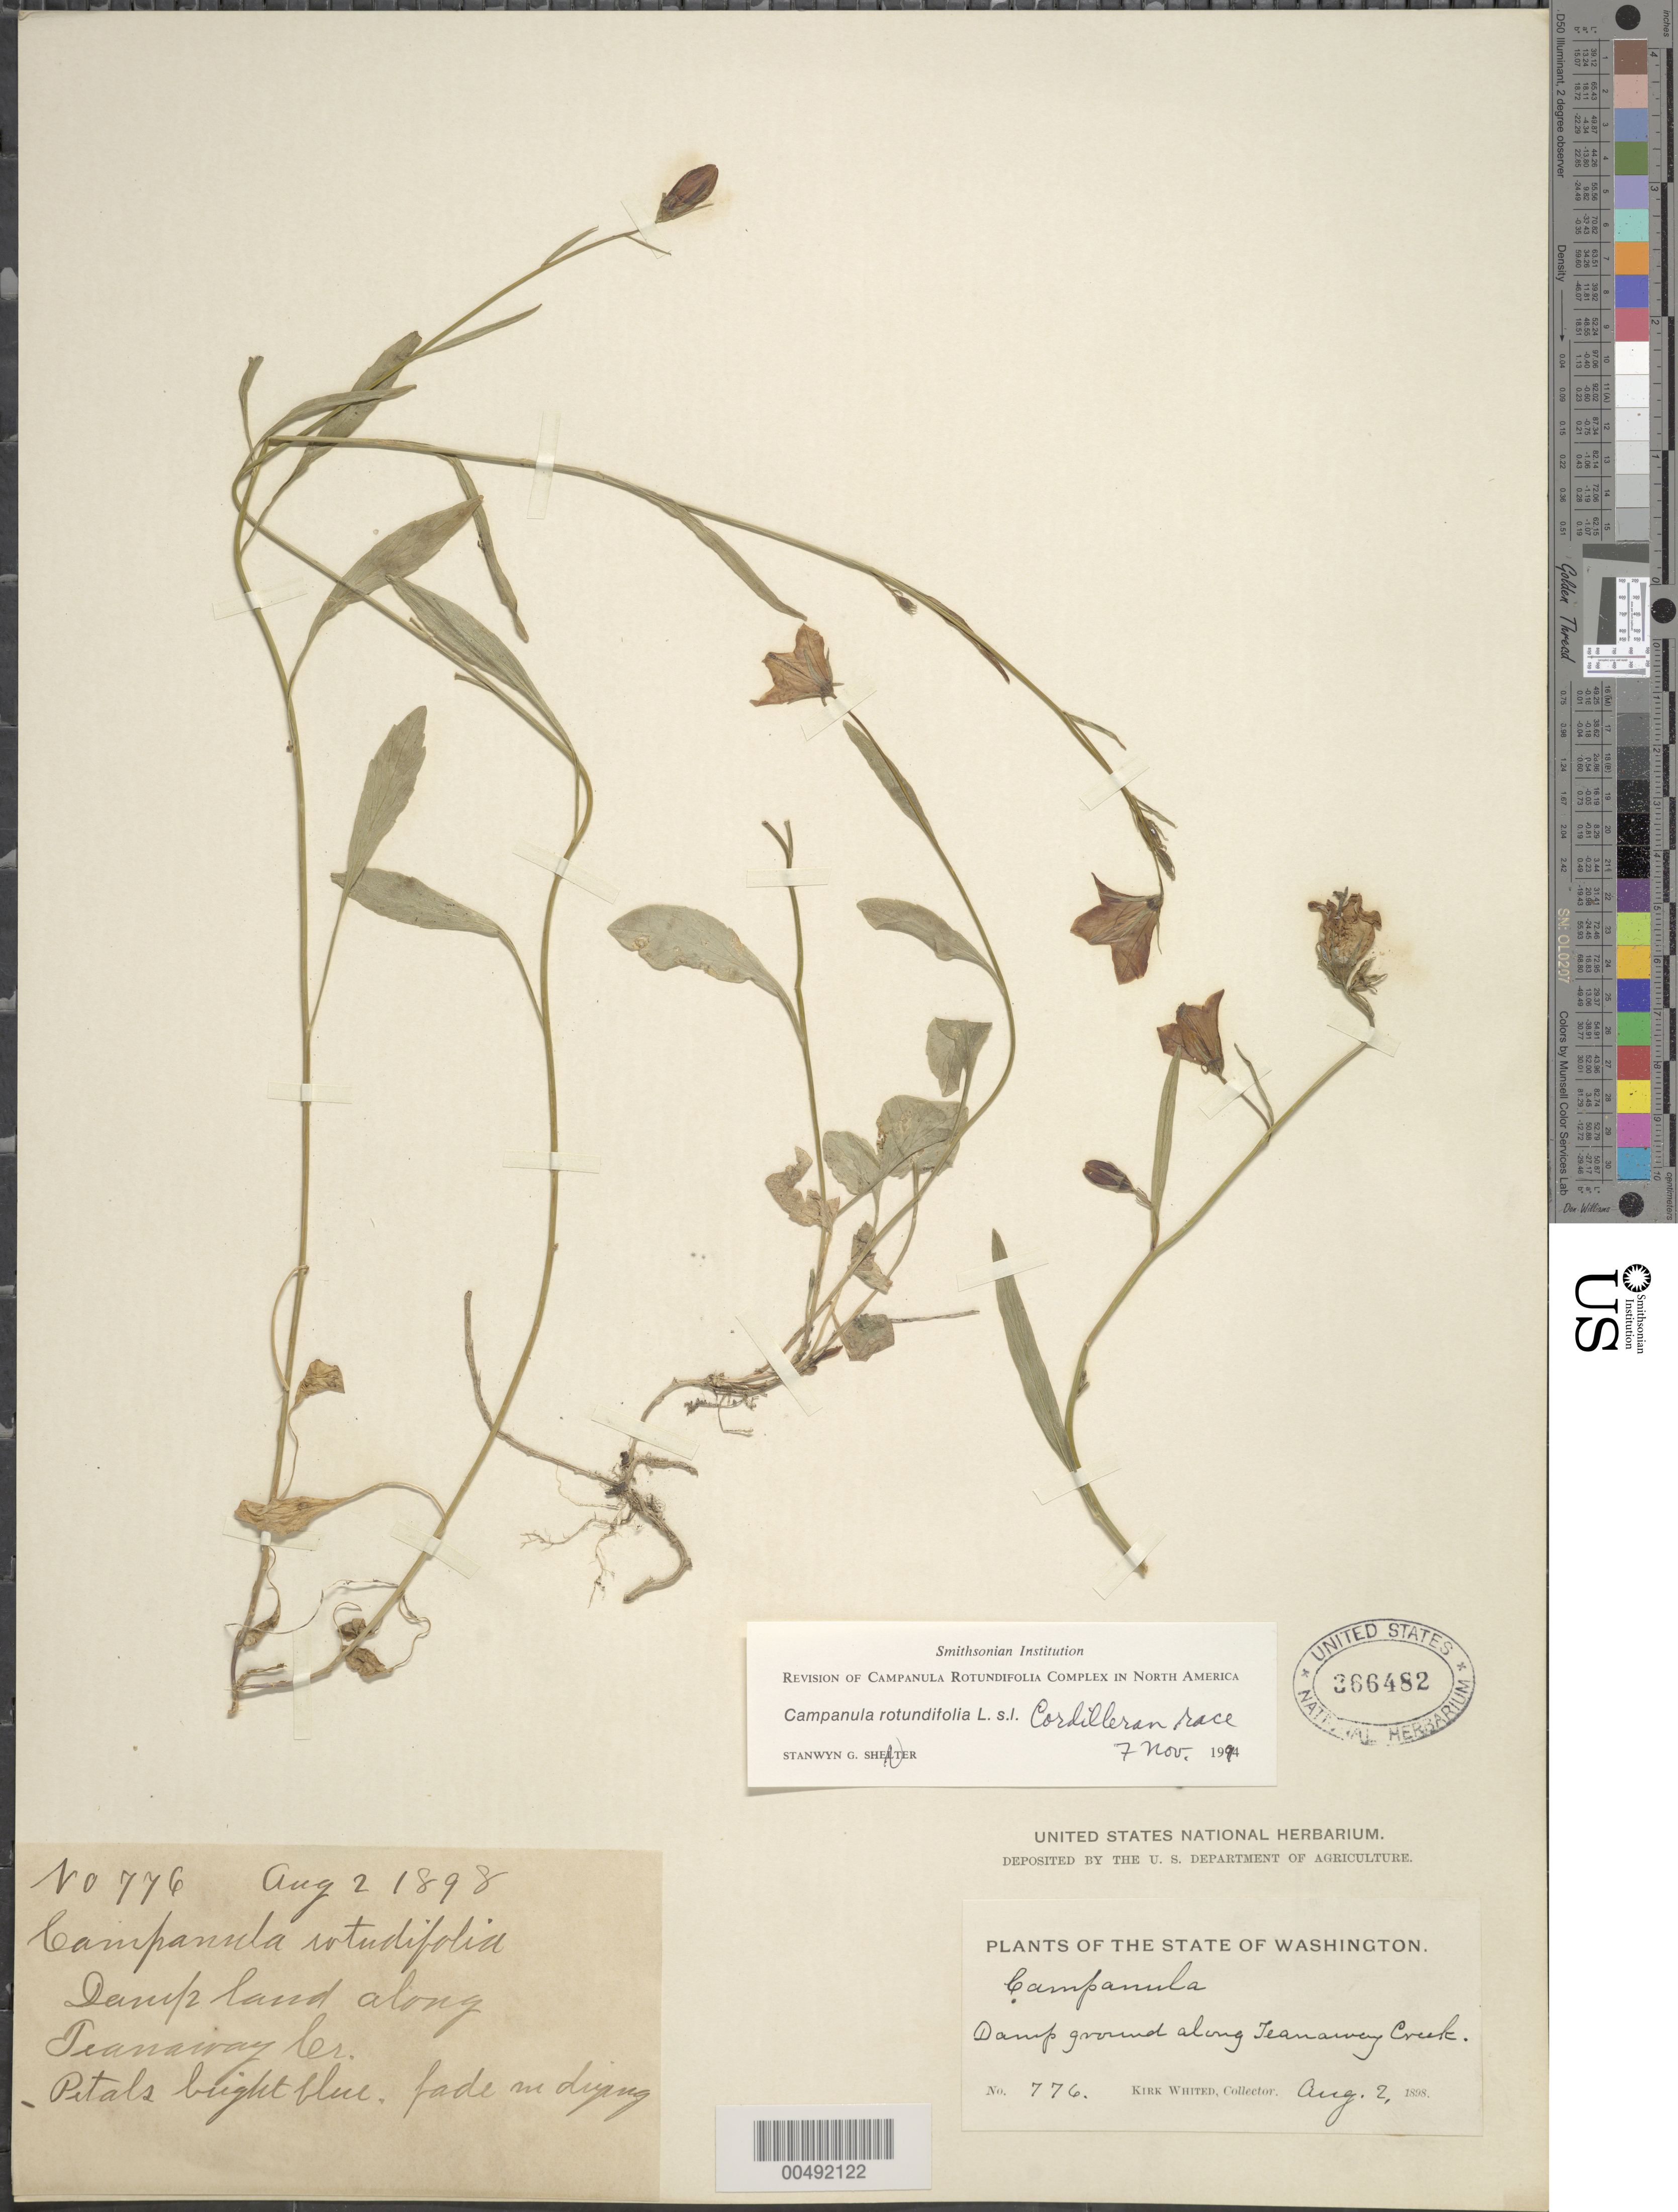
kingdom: Plantae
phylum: Tracheophyta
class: Magnoliopsida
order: Asterales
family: Campanulaceae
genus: Campanula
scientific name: Campanula rotundifolia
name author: L.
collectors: K. Whited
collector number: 776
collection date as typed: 02 Aug 1898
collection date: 1898-08-02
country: United States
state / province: Washington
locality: Teanaway Creek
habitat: damp ground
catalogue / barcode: US 366482